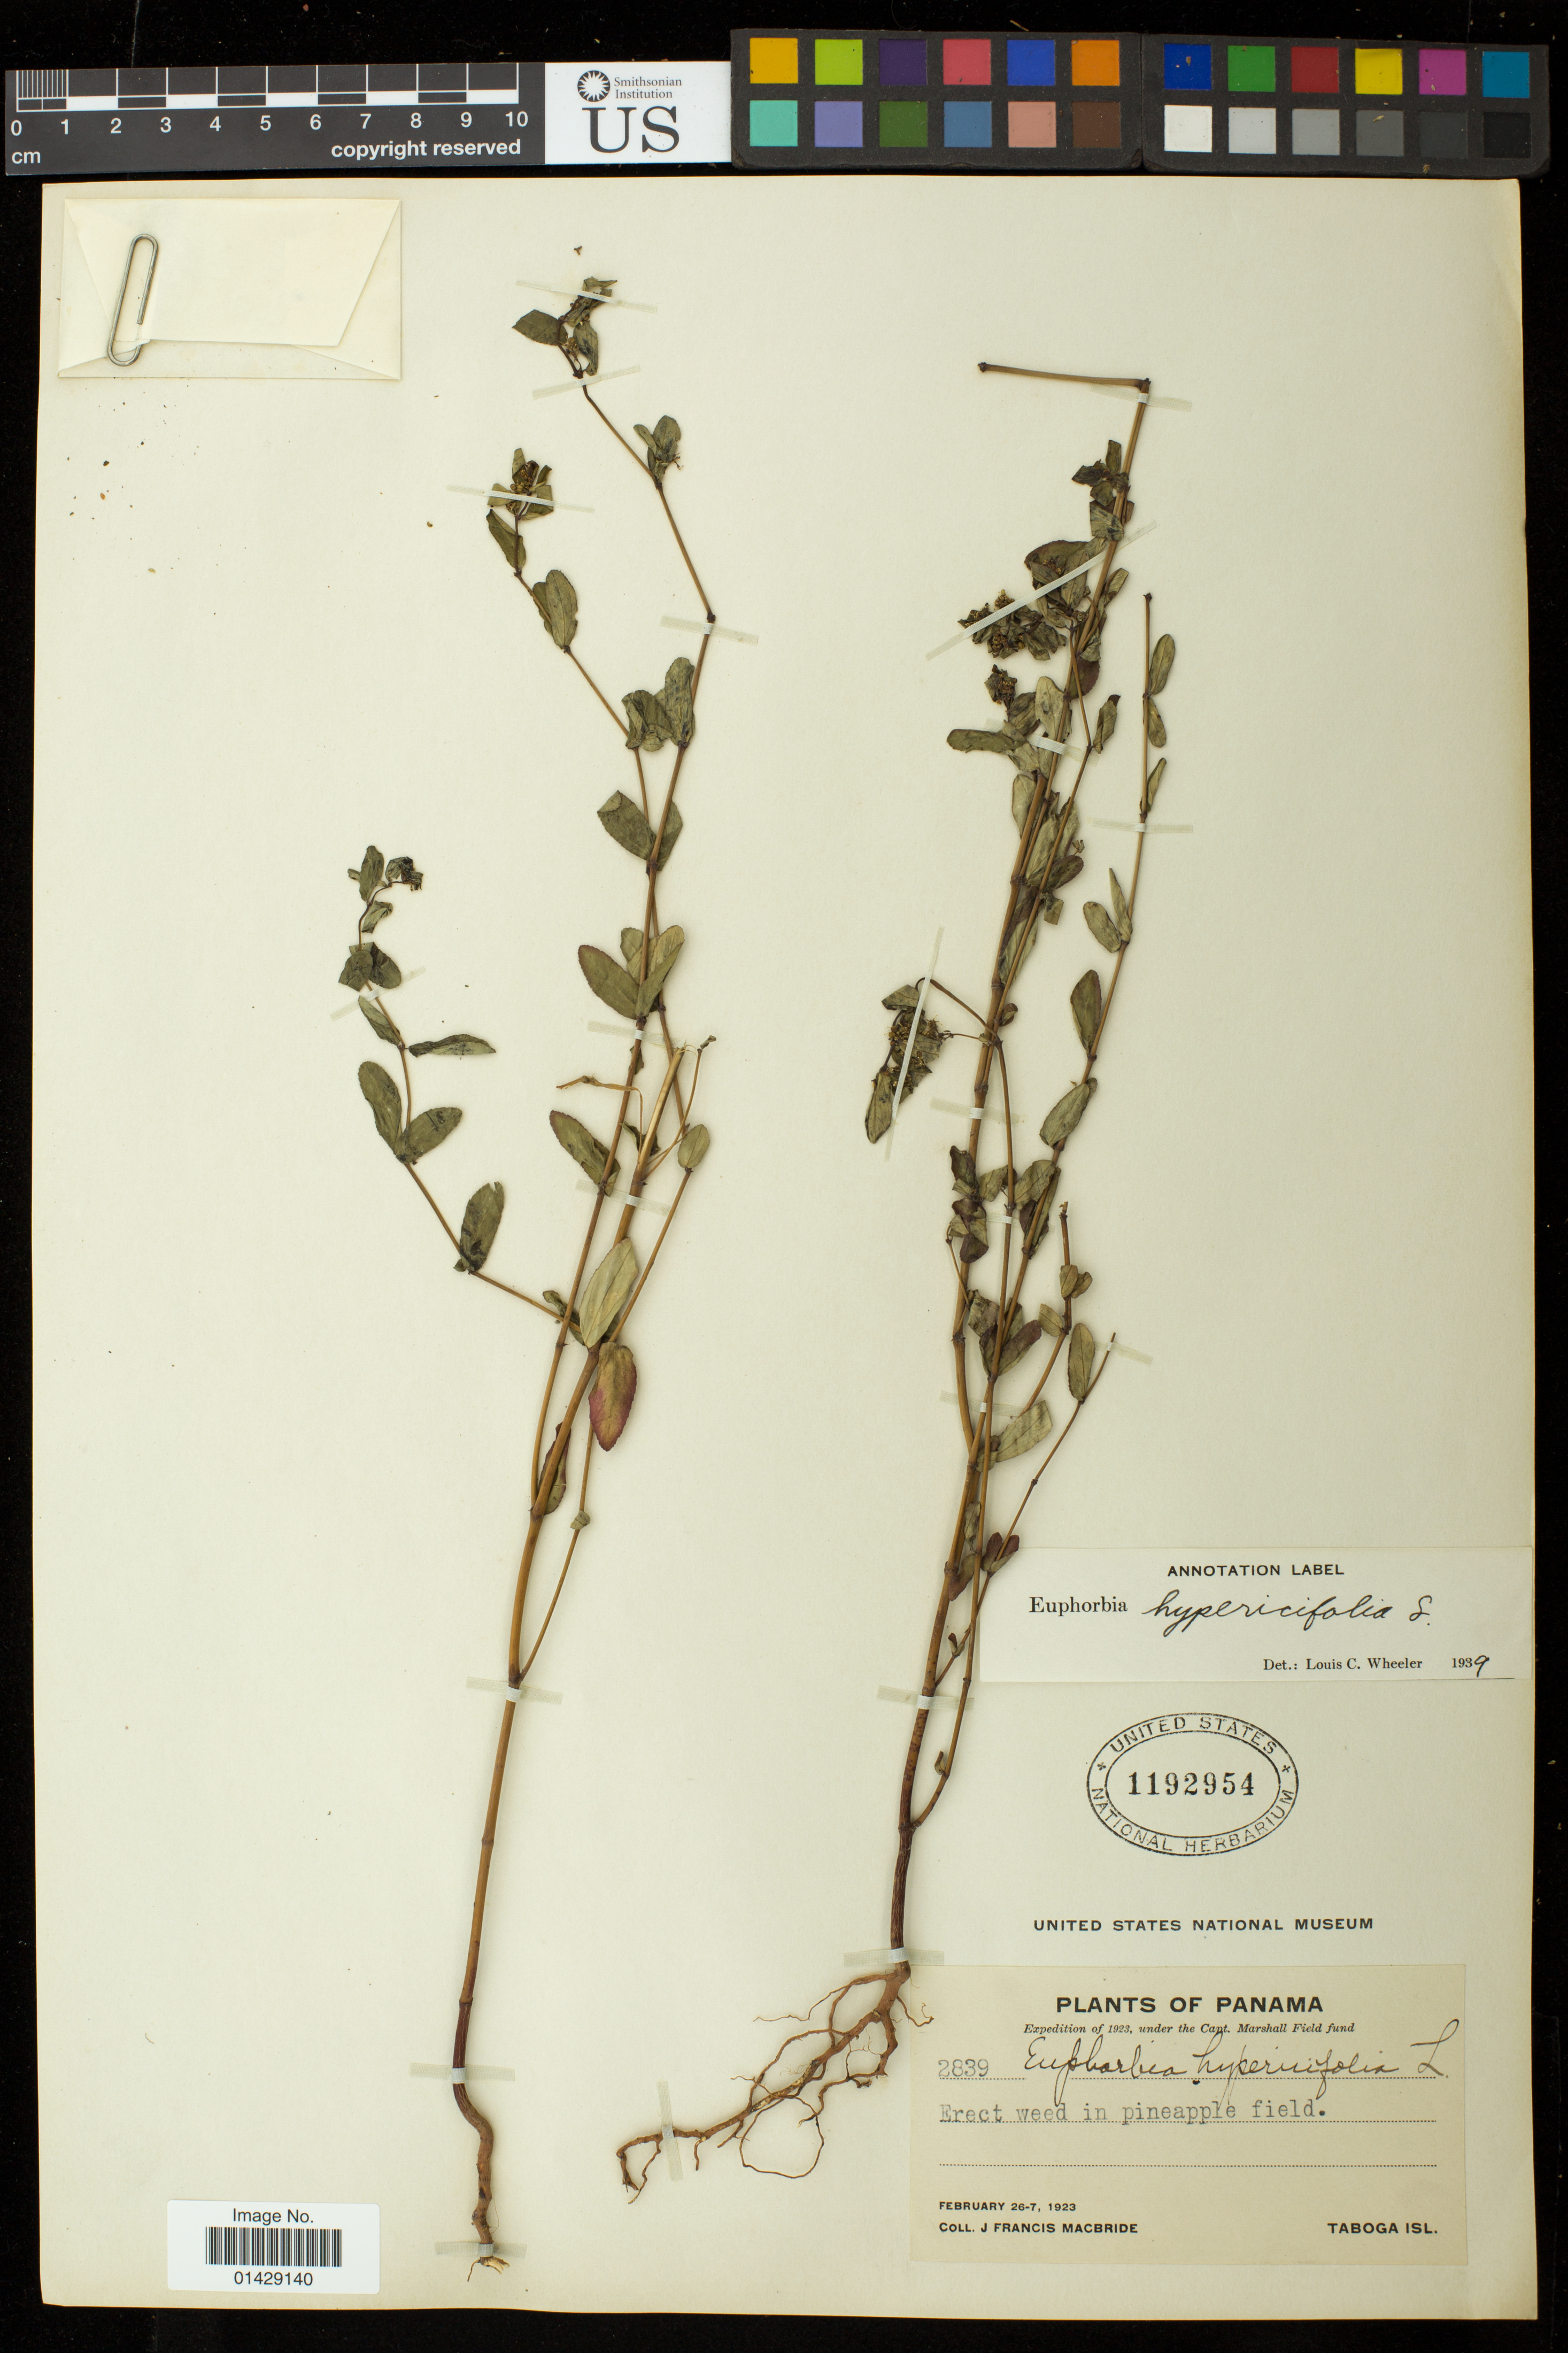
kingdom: Plantae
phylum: Tracheophyta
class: Magnoliopsida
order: Malpighiales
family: Euphorbiaceae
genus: Euphorbia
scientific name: Euphorbia hypericifolia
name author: L.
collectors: J. F. Macbride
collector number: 2839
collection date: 1923-02-26,1923-02-27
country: Panama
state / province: Panamá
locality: Taboga Isl.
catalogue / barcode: US 1192954